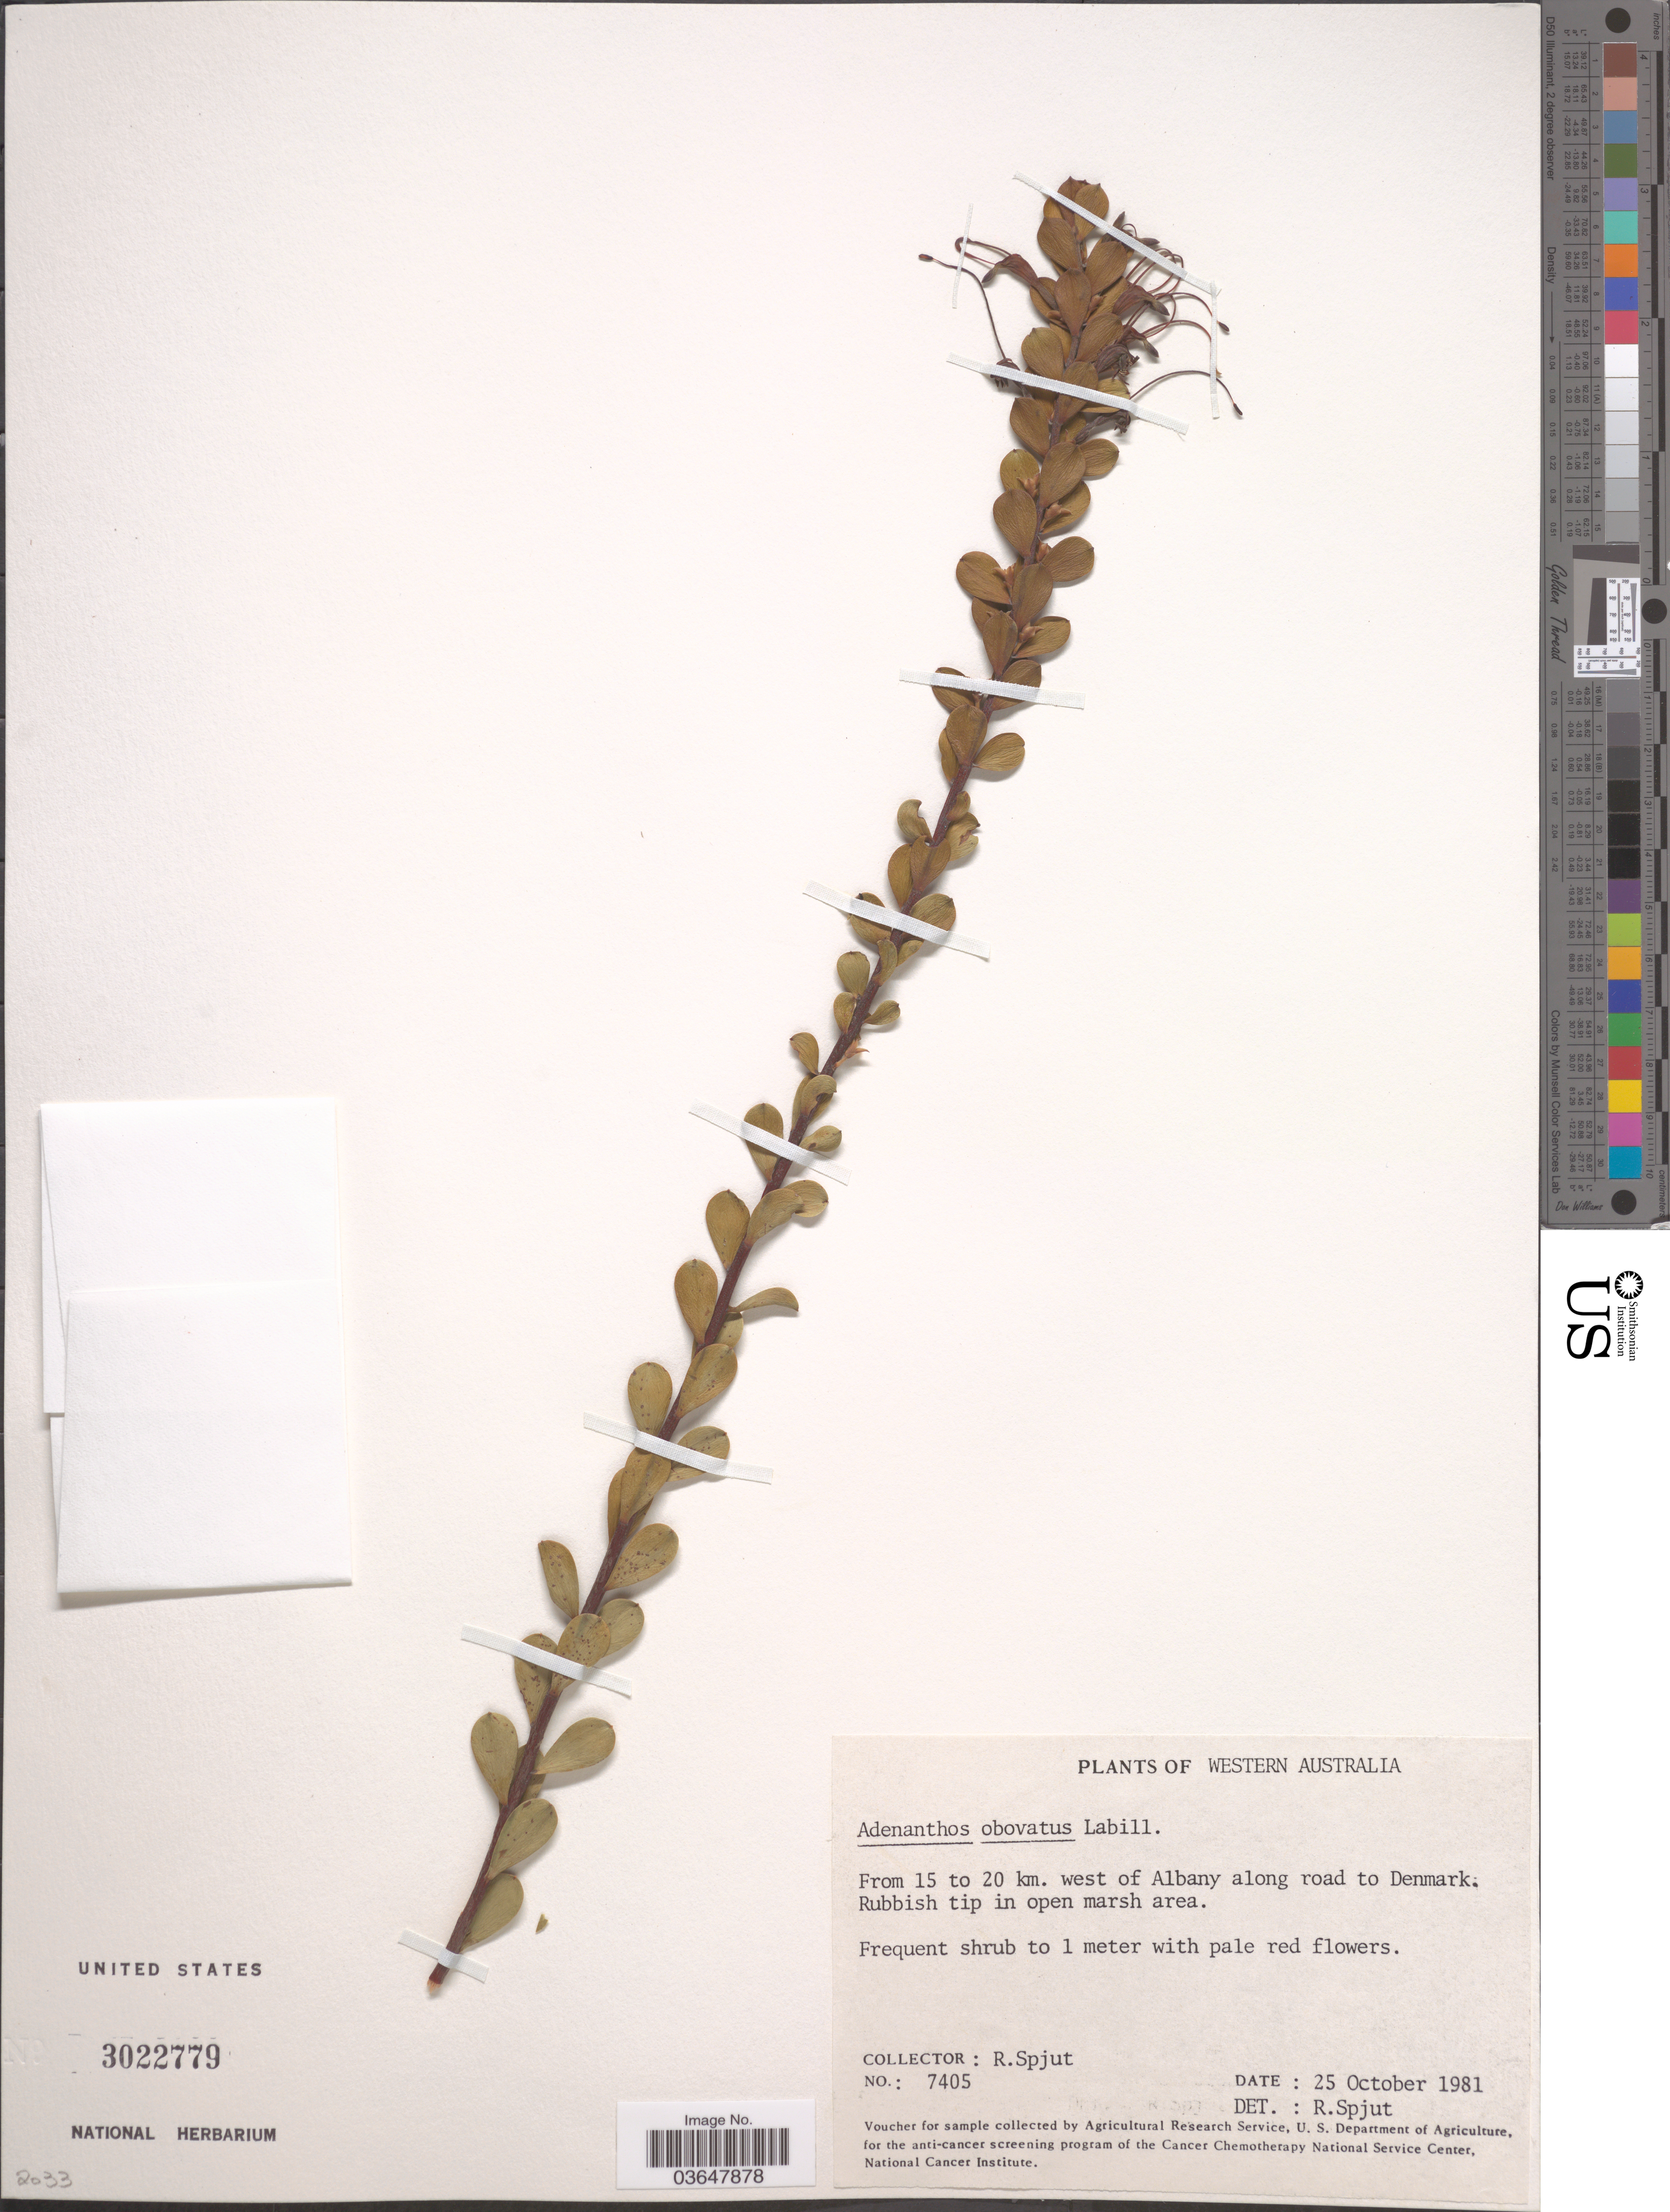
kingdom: Plantae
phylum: Tracheophyta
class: Magnoliopsida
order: Proteales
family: Proteaceae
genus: Adenanthos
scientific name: Adenanthos obovatus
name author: Labill.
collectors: R. Spjut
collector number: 7405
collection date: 1981-10-25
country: Australia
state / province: Western Australia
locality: From 15 to 20 km. west of Albany along road to Denmark.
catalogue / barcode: US 3022779